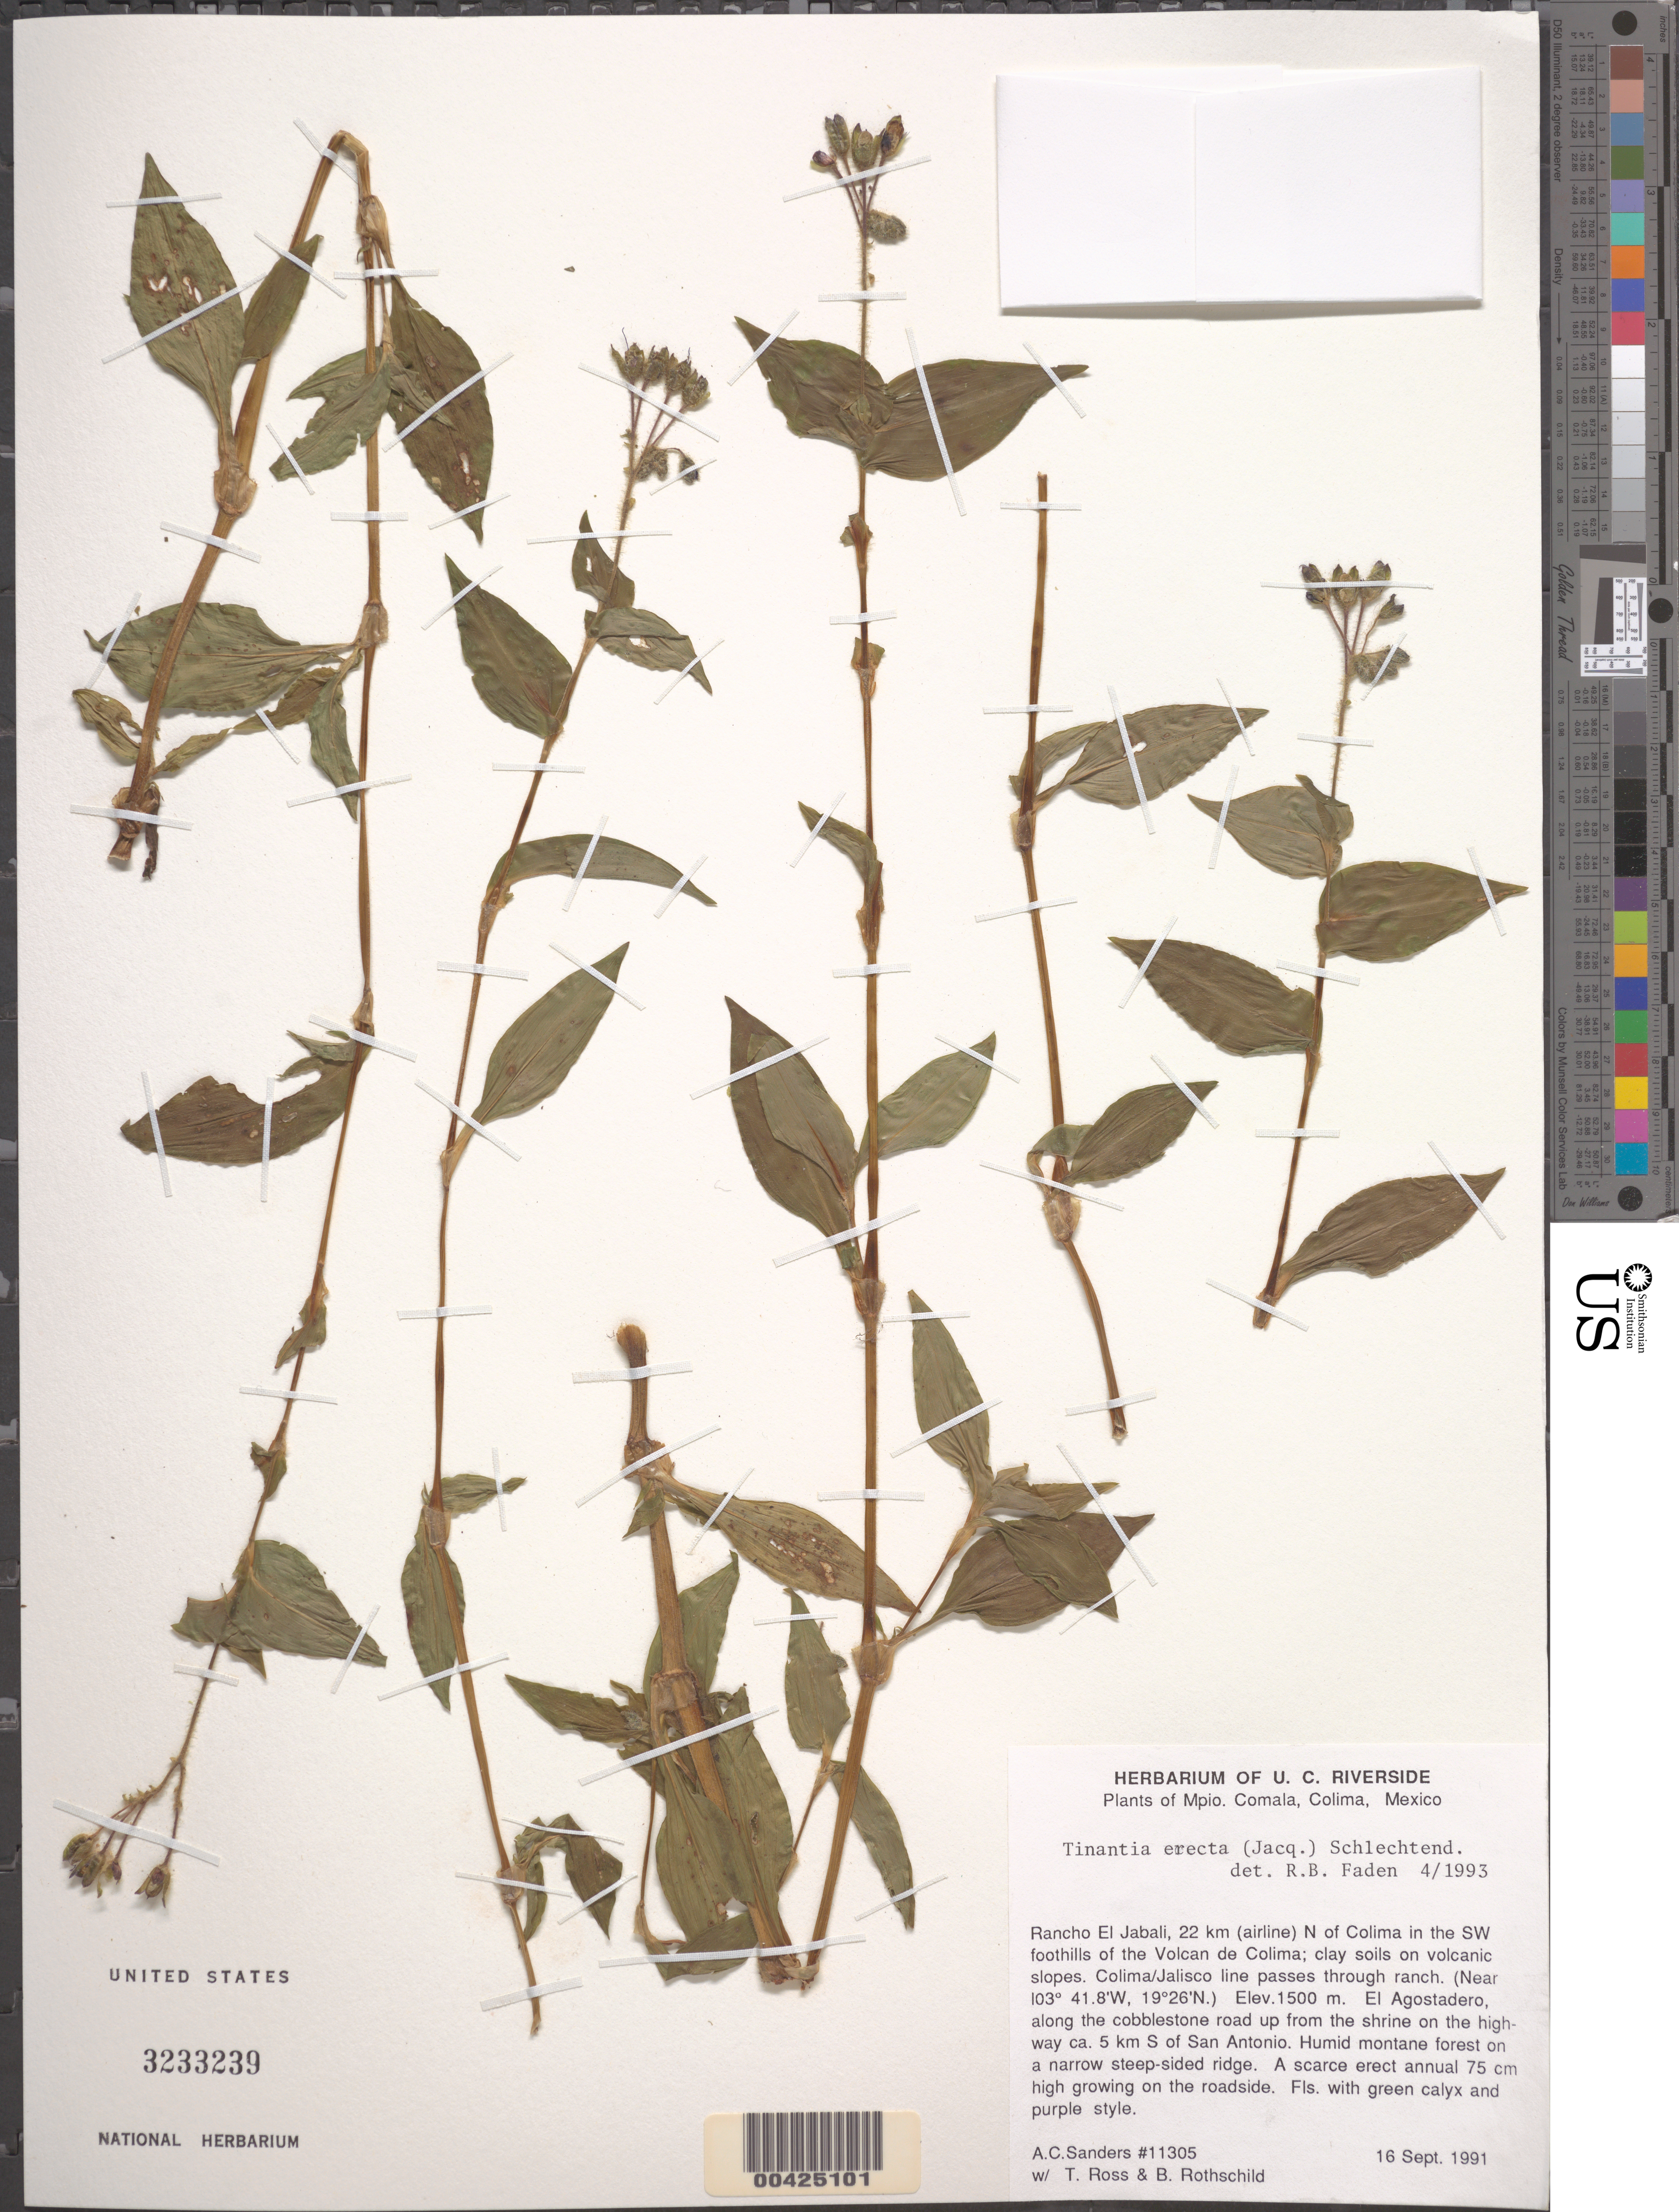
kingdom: Plantae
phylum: Tracheophyta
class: Liliopsida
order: Commelinales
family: Commelinaceae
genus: Tinantia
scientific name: Tinantia erecta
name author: (Jacq.) Fenzl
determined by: Faden, Robert B., (US), Smithsonian Institution - National Museum of Natural History (UNITED STATES)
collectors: A. Sanders, B. Rothschild & T. Ross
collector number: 11305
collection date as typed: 16 Sep 1991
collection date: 1991-09-16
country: Mexico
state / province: Colima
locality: Comala, Rancho El Jabali, N of Colima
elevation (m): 1500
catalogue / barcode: US 3233239